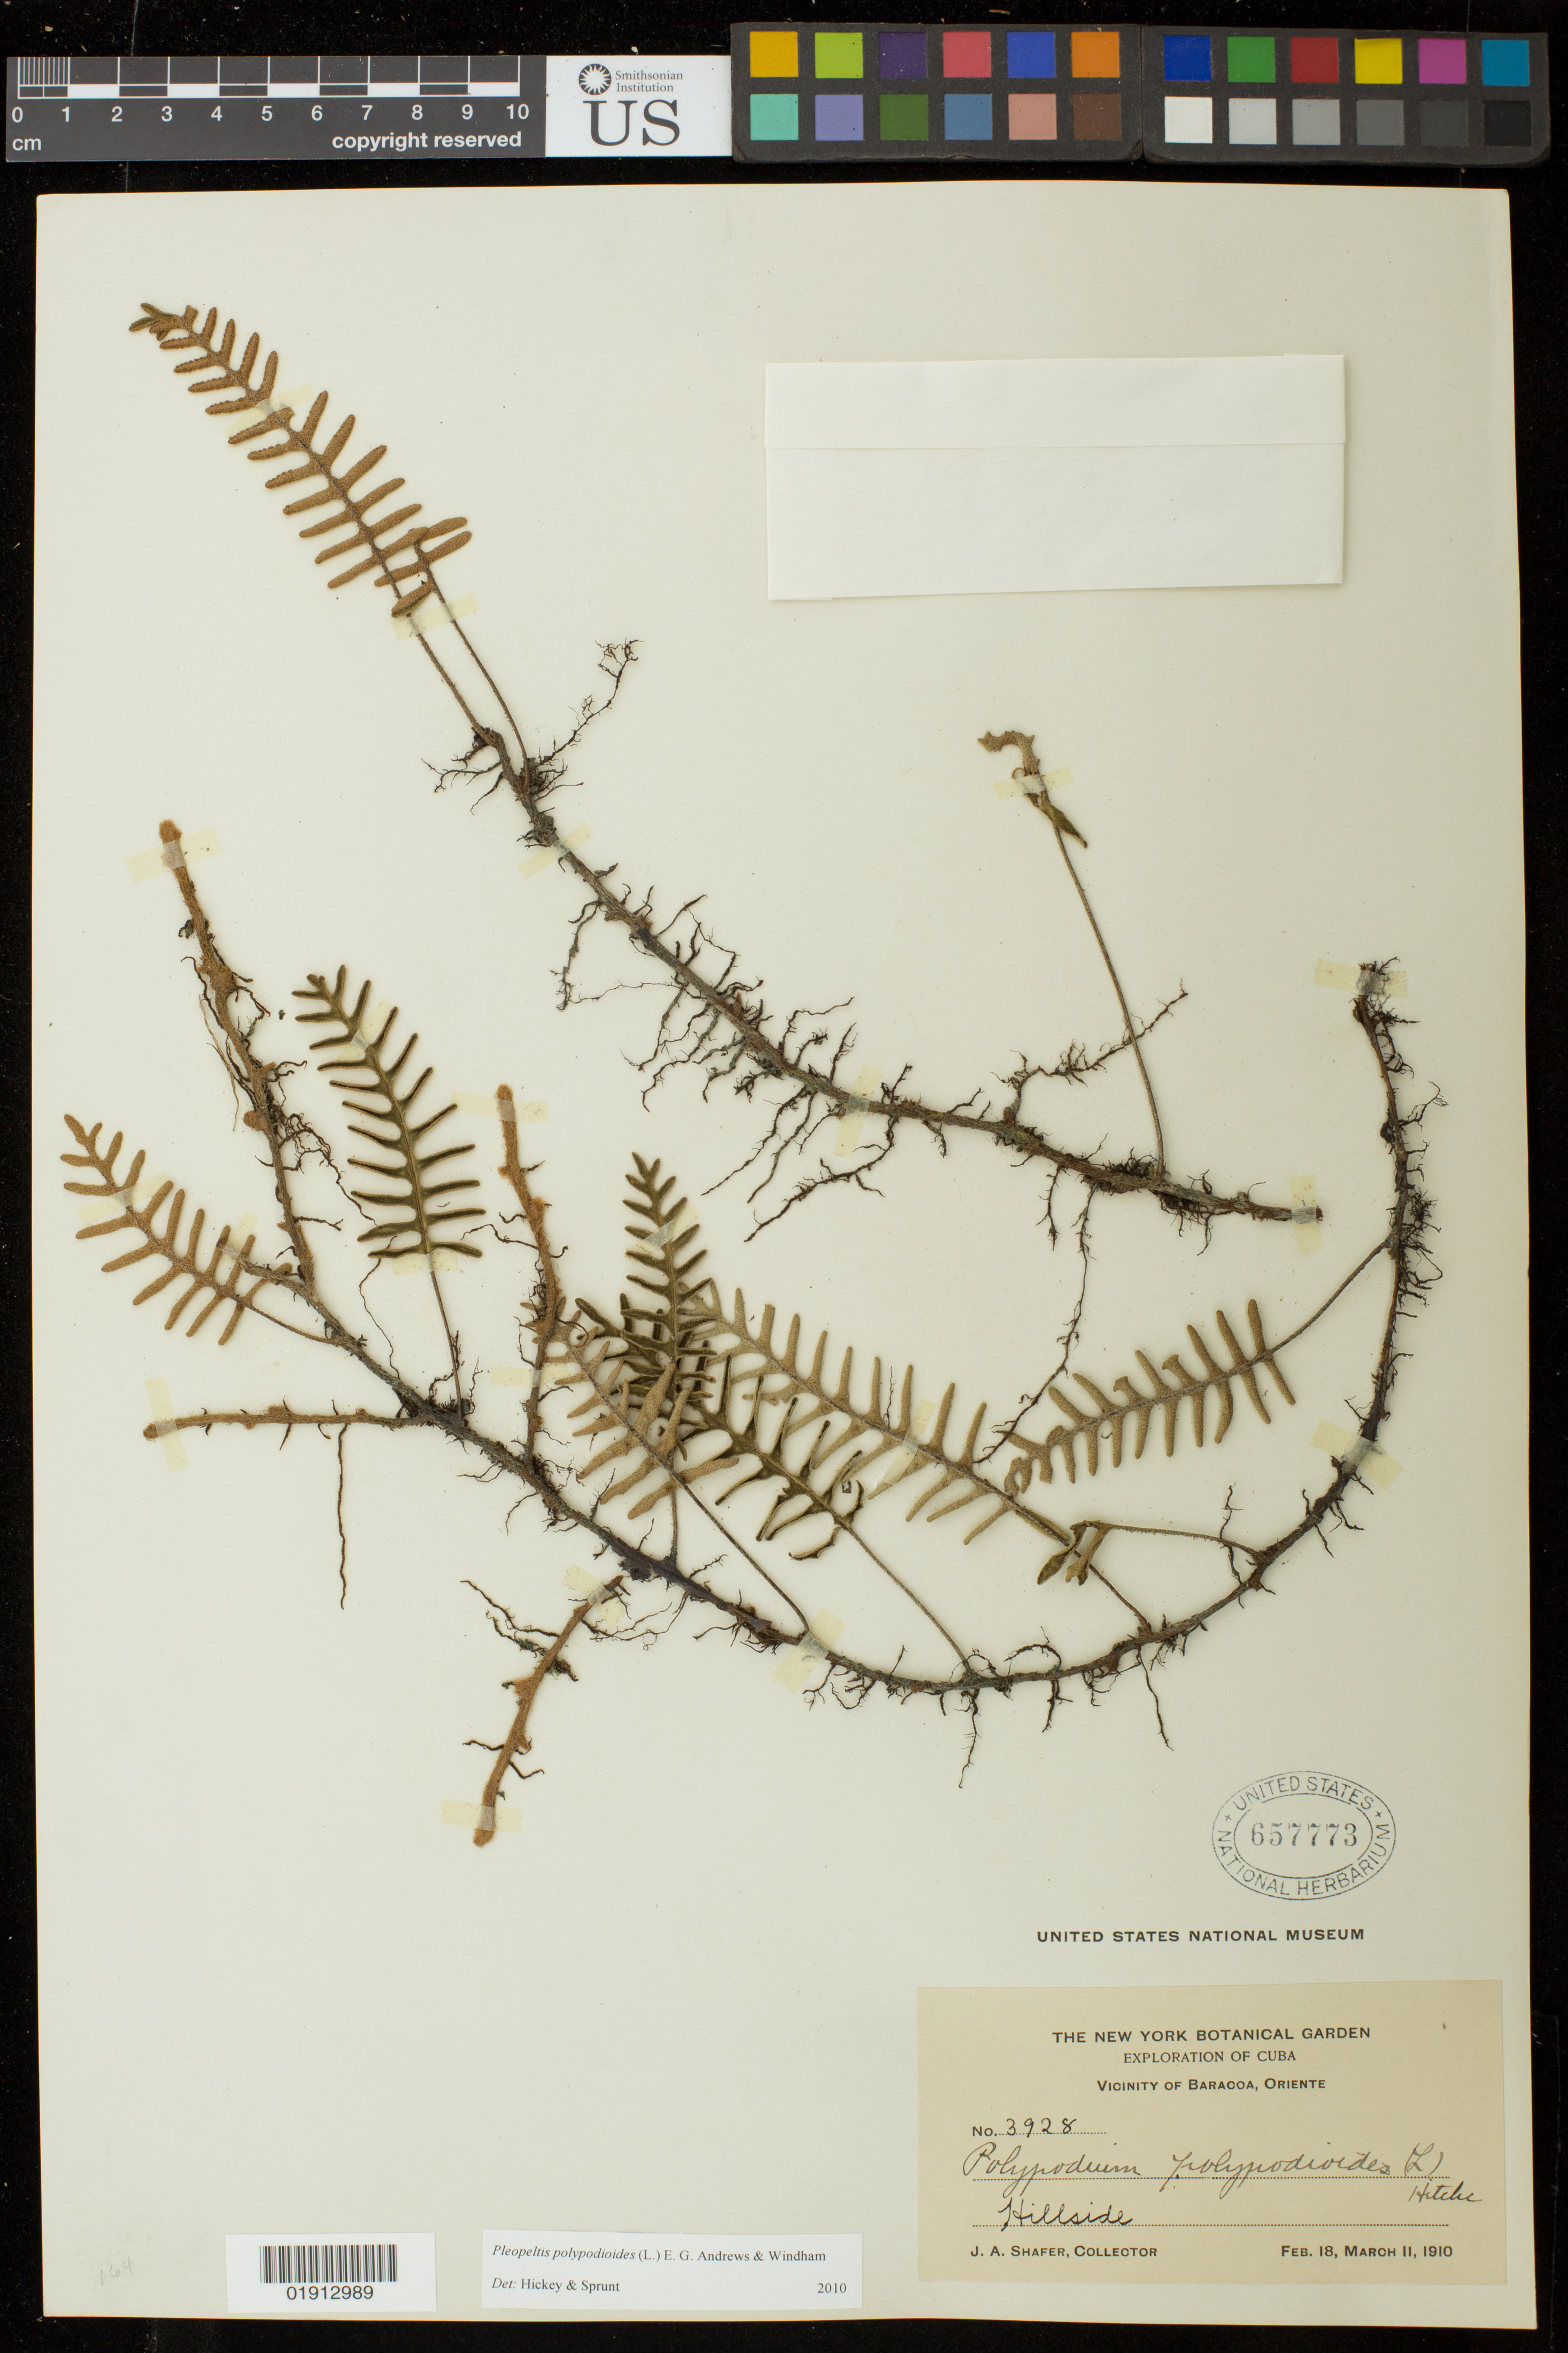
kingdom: Plantae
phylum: Tracheophyta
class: Polypodiopsida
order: Polypodiales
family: Polypodiaceae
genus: Pleopeltis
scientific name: Pleopeltis polypodioides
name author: (L.) E.G. Andrews & Windham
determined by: Hickey, R. J.; Sprunt, S. V.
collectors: J. A. Shafer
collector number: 3928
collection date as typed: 18 Feb 1910 and 11 Mar 1910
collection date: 1910-02-18,1910-03-11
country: Cuba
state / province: Oriente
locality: Vicinity of Baracoa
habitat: Hillside.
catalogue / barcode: US 657773